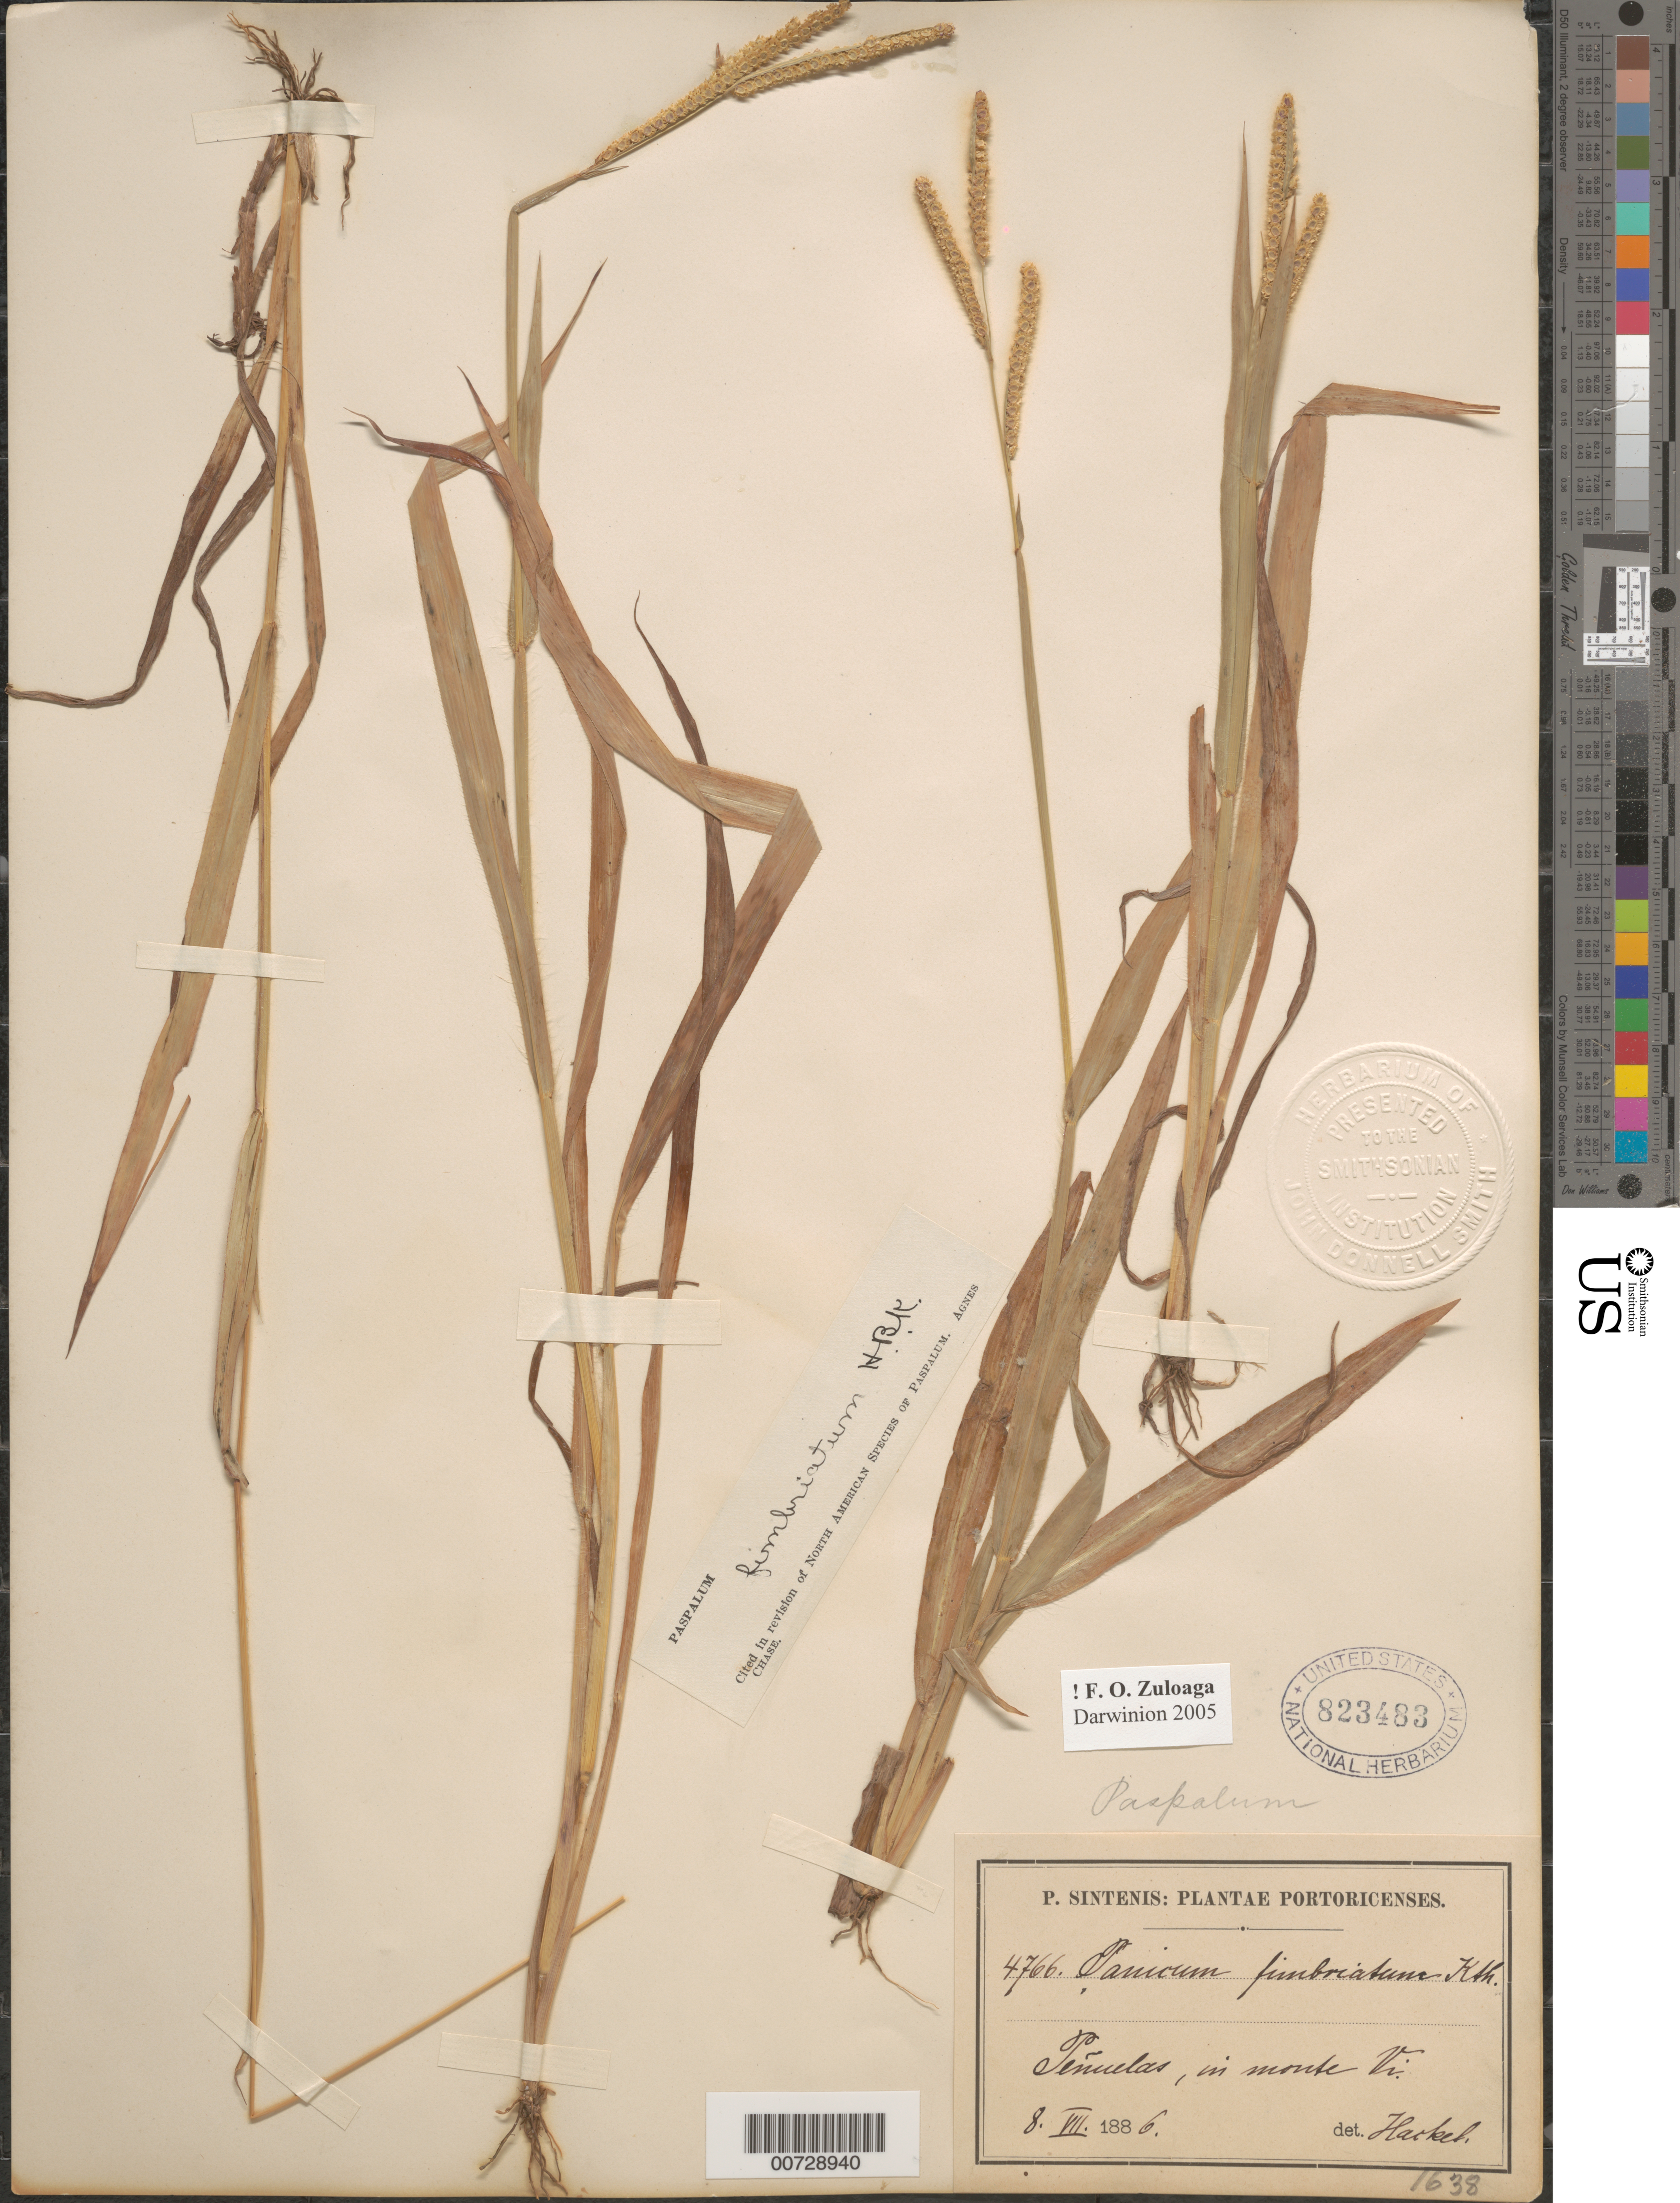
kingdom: Plantae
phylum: Tracheophyta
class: Liliopsida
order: Poales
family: Poaceae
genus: Paspalum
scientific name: Paspalum fimbriatum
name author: Kunth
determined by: Chase, [M.] Agnes, (US)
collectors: P. Sintenis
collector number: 4766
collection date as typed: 08 Jul 1886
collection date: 1886-07-08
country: Puerto Rico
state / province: Peñuelas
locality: Peñuelas, in monte Vi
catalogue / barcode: US 823483